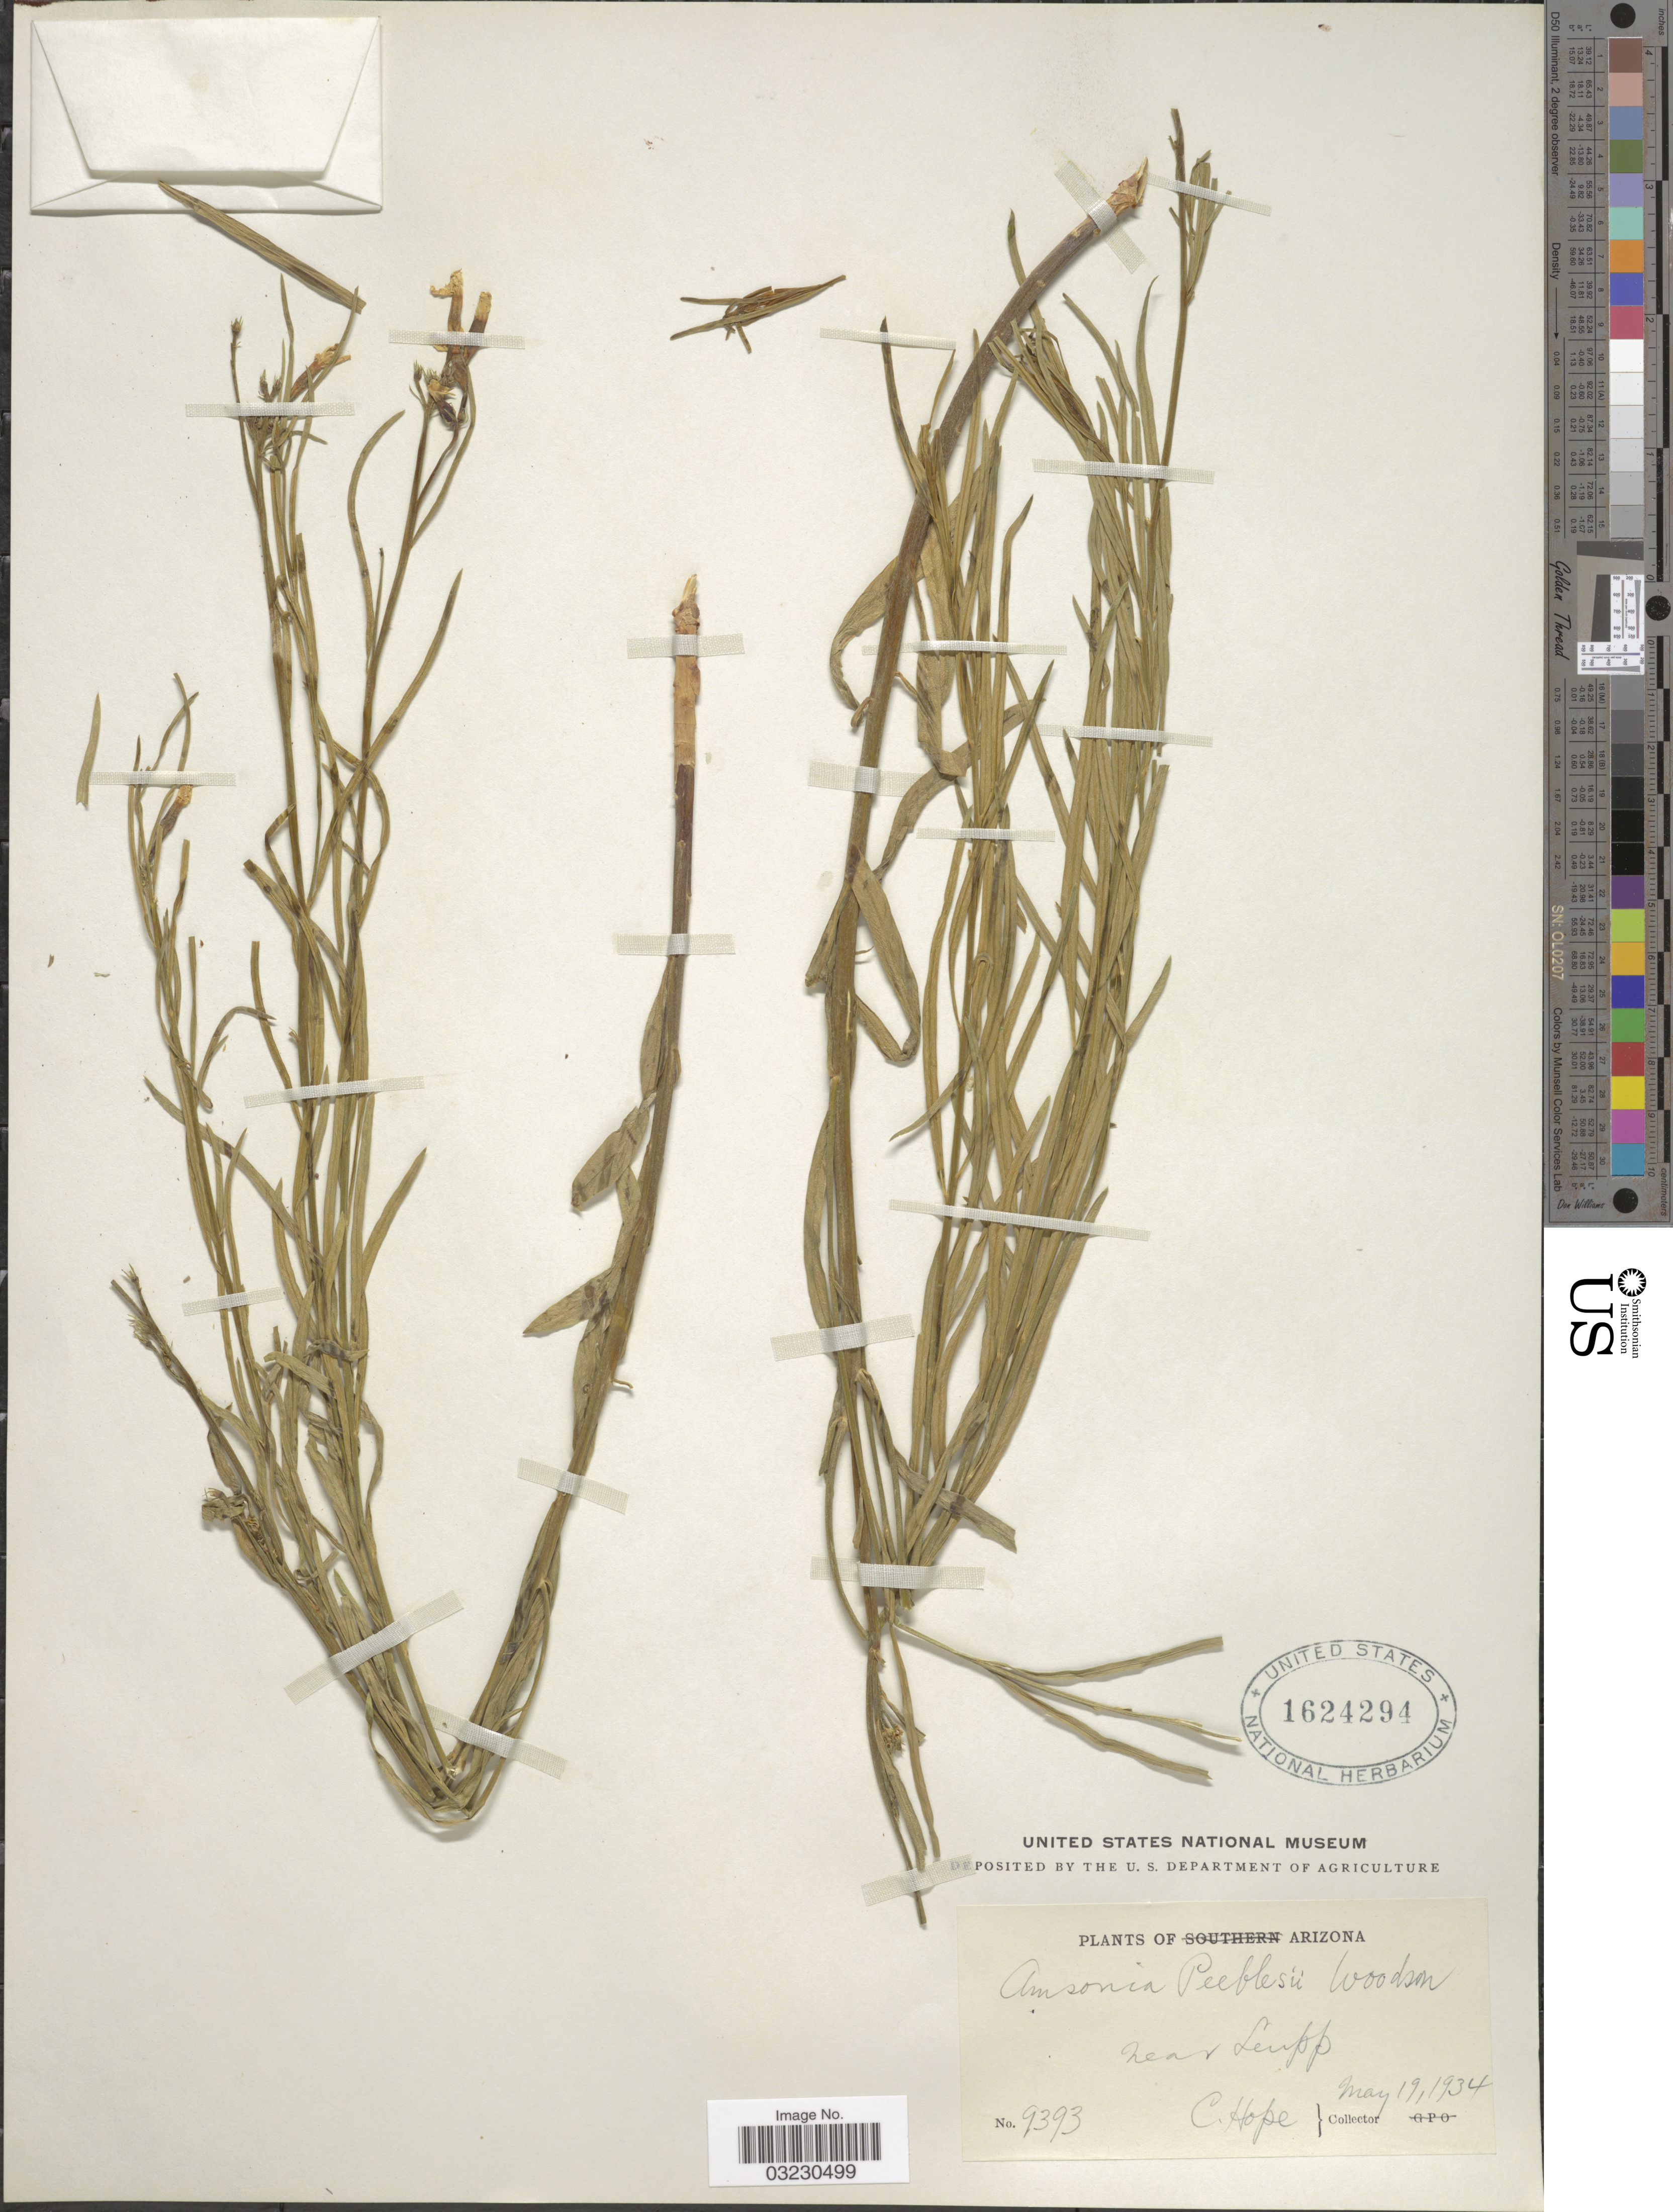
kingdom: Plantae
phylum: Tracheophyta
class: Magnoliopsida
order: Gentianales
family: Apocynaceae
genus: Amsonia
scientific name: Amsonia peeblesii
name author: Woodson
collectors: C. Hope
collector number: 9393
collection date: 1934-05-19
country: United States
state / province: Arizona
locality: Near Leupp.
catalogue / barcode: US 1624294